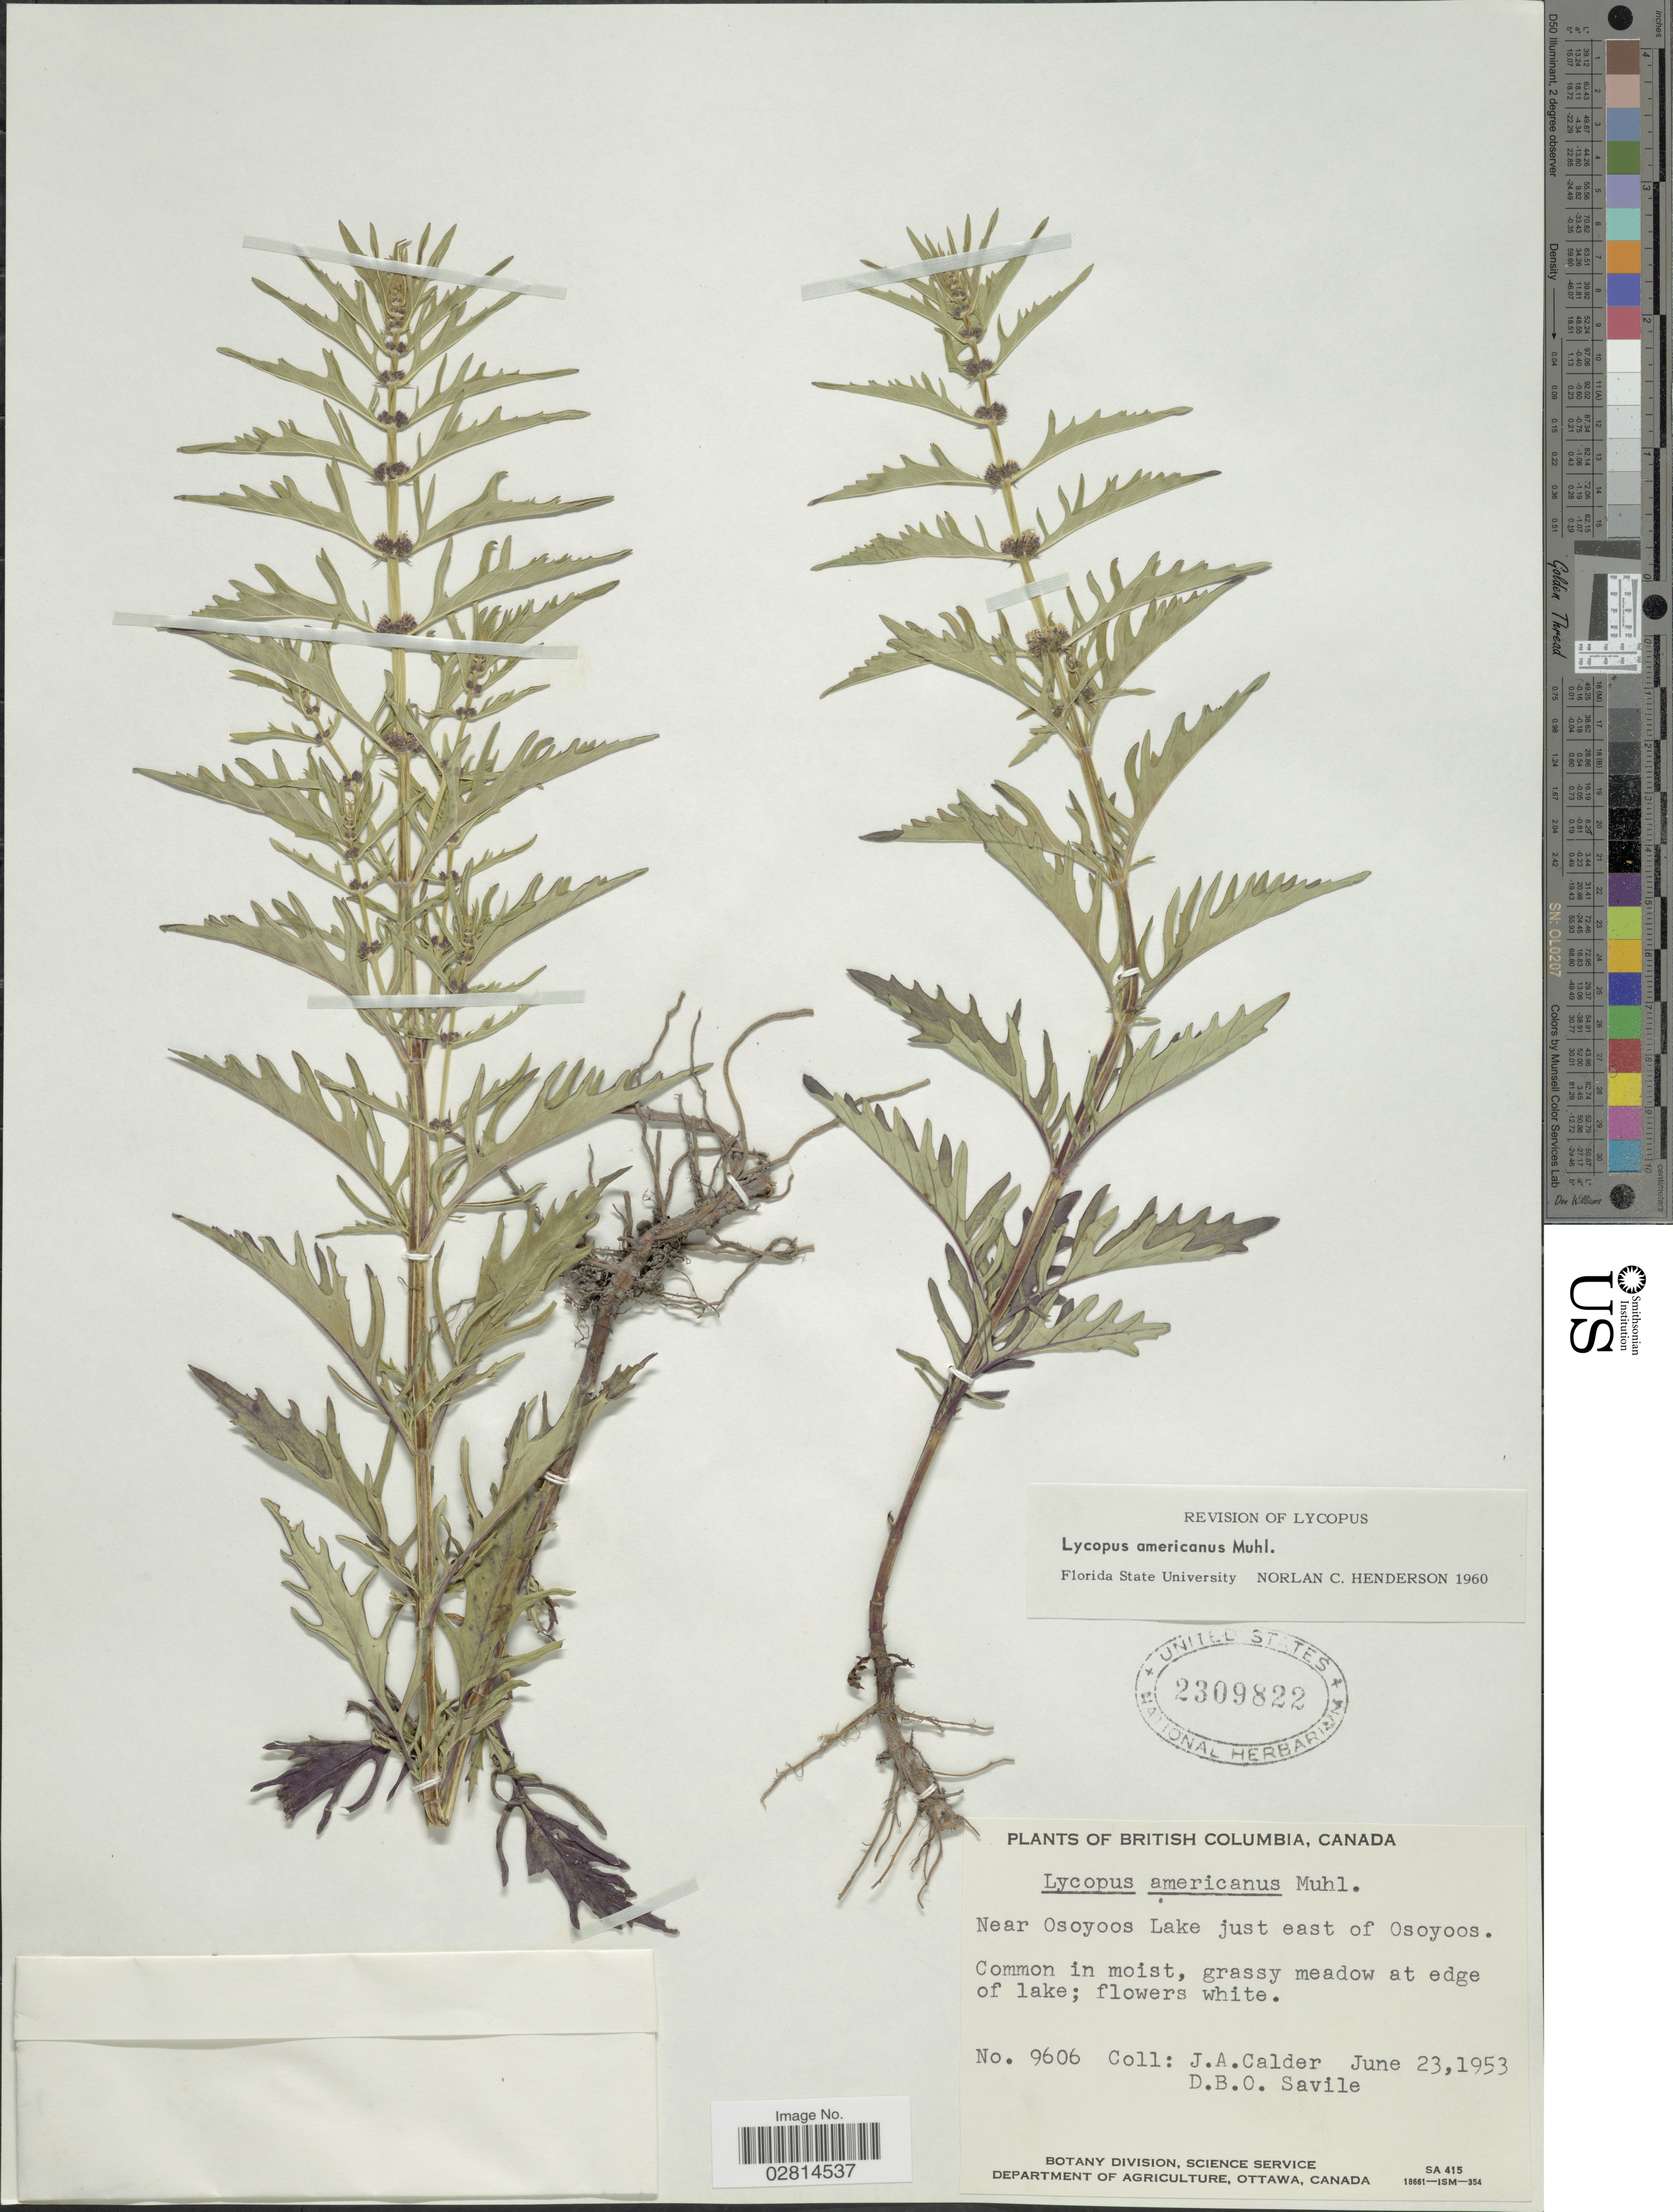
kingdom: Plantae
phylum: Tracheophyta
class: Magnoliopsida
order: Lamiales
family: Lamiaceae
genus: Lycopus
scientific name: Lycopus americanus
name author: Muhl. ex W.P.C. Barton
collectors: J. A. Calder & D. Savile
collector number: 9606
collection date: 1953-06-23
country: Canada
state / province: British Columbia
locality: Near Osoyoos Lake just east of Osoyoos.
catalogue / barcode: US 2309822